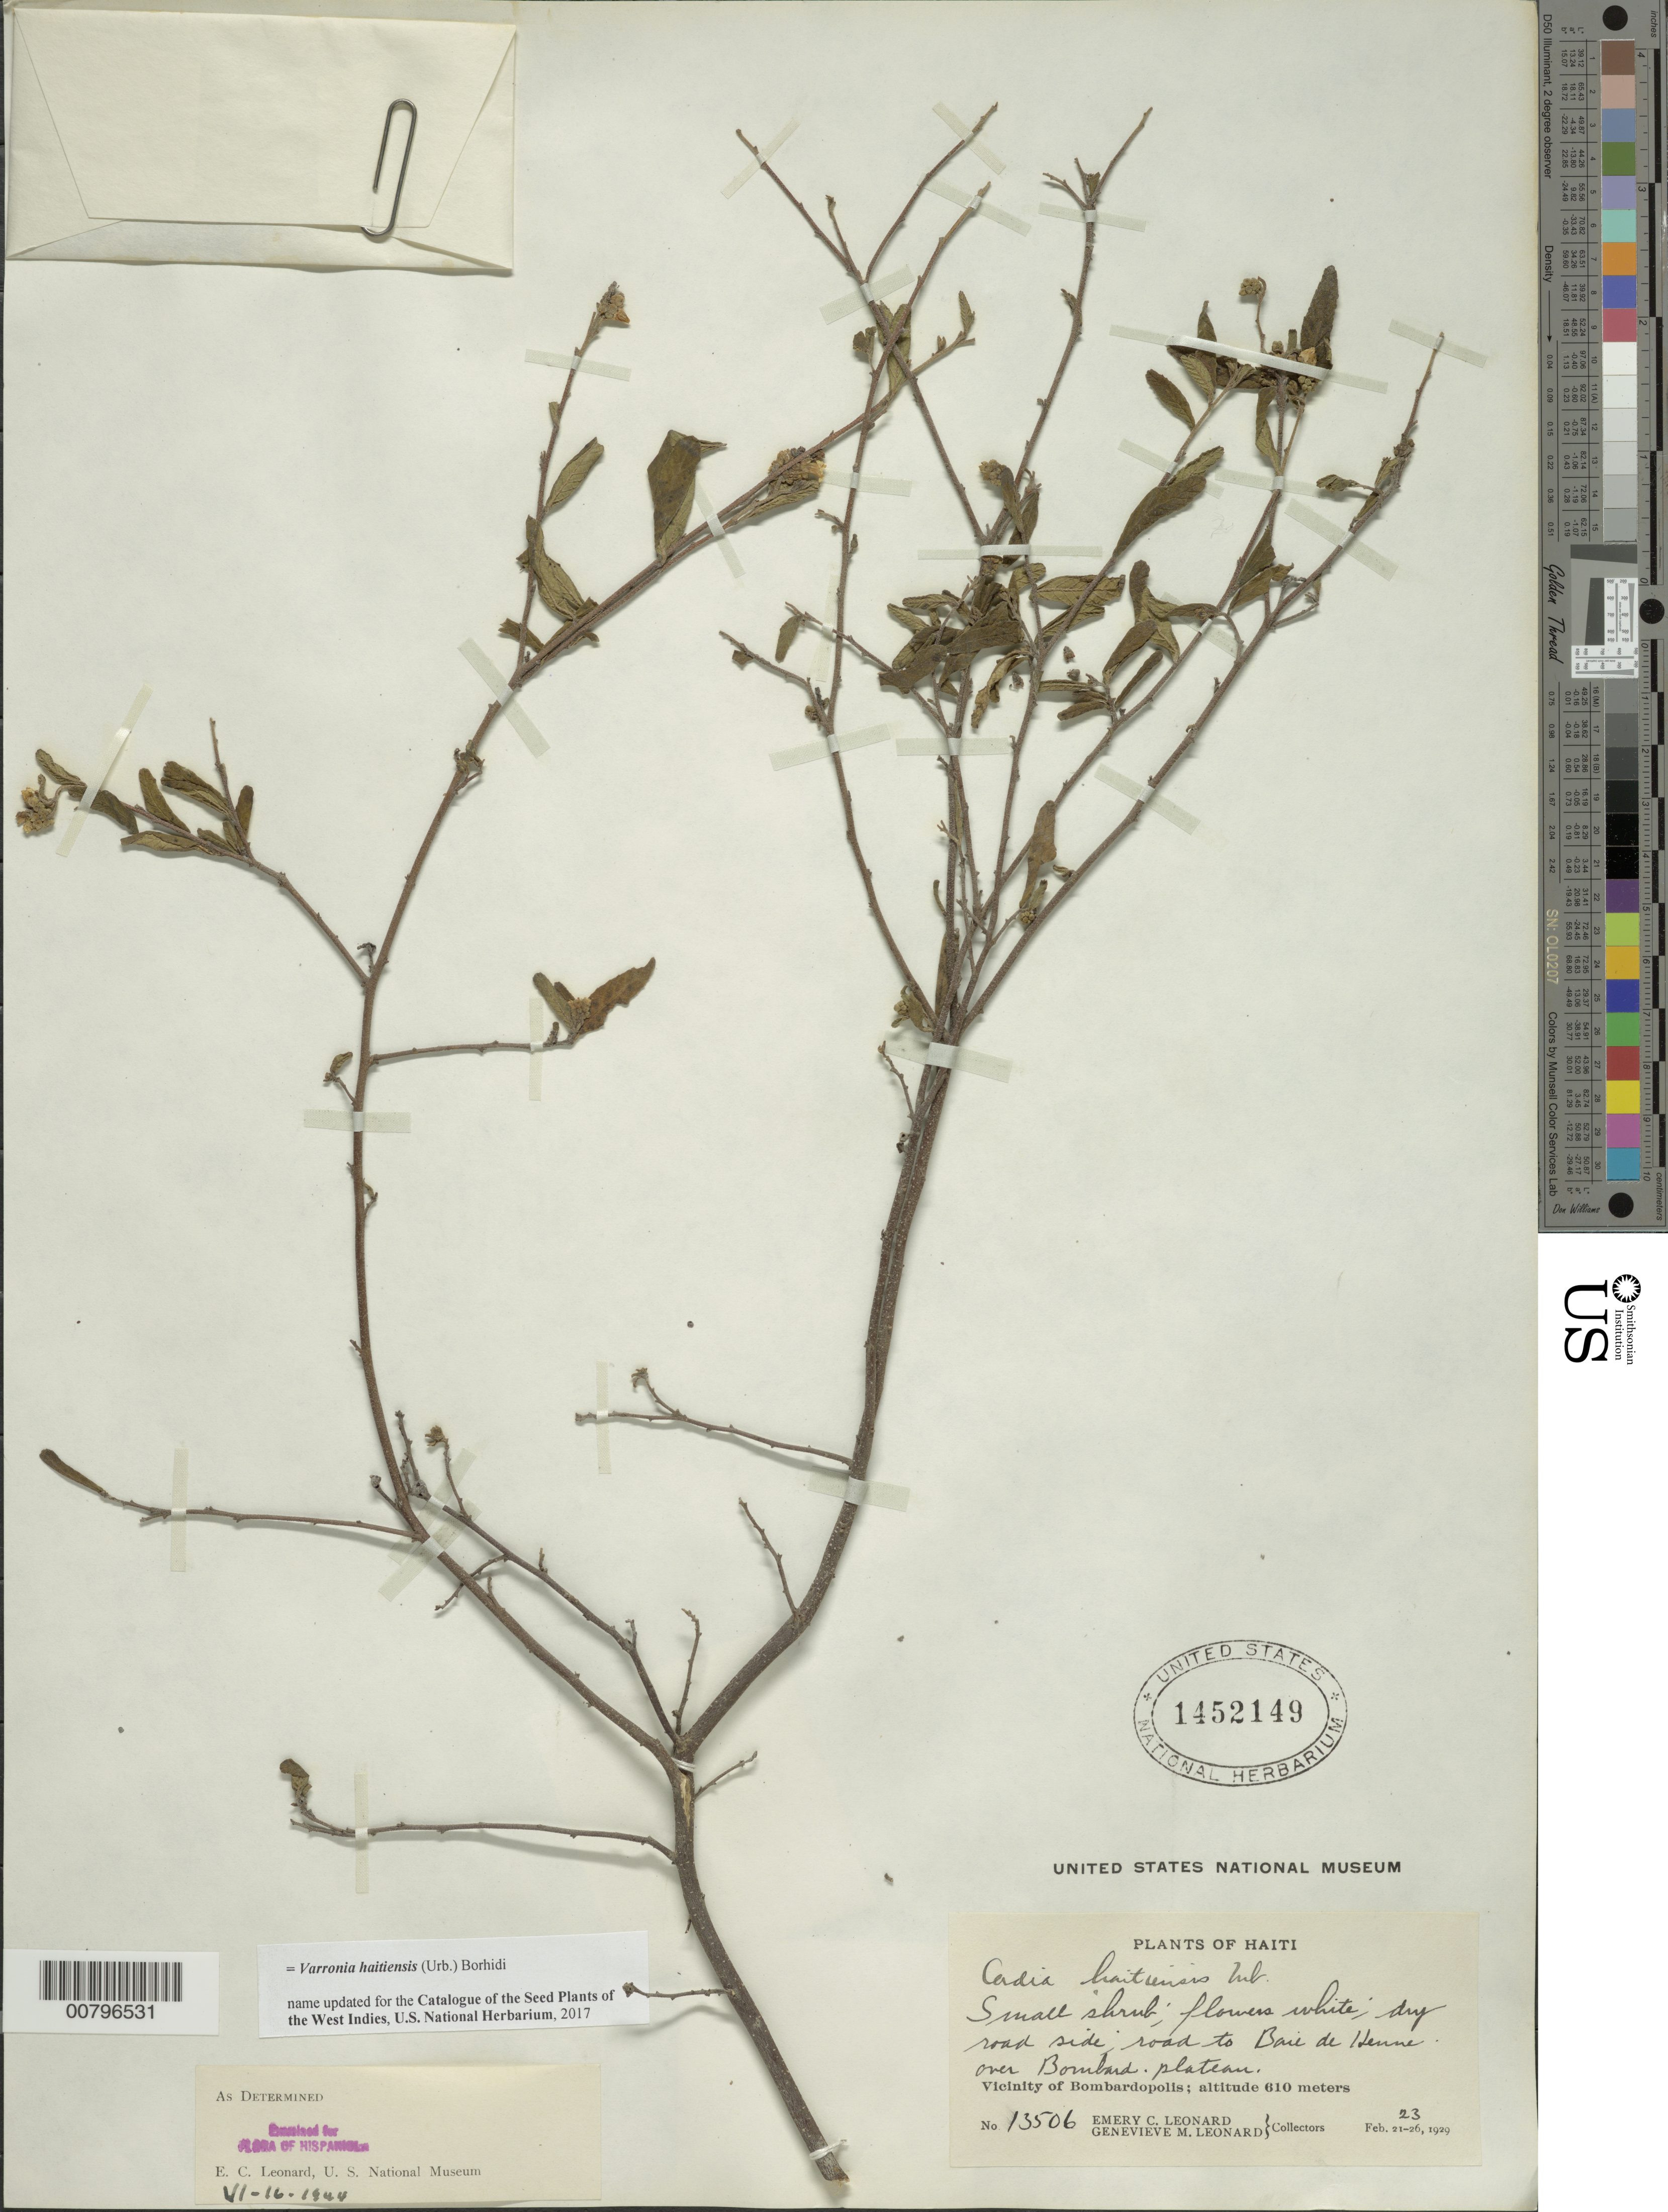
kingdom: Plantae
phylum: Tracheophyta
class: Magnoliopsida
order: Boraginales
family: Cordiaceae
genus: Varronia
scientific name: Varronia haitiensis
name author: (Urb.) Borhidi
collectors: E. C. Leonard & G. M. Leonard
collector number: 13506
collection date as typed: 23 Feb 1929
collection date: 1929-02-23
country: Haiti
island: Hispaniola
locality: Vicinity of Bombardopolis, road to Baie de Henne over Bombard, plateau.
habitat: Dry road side.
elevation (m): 610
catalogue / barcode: US 1452149